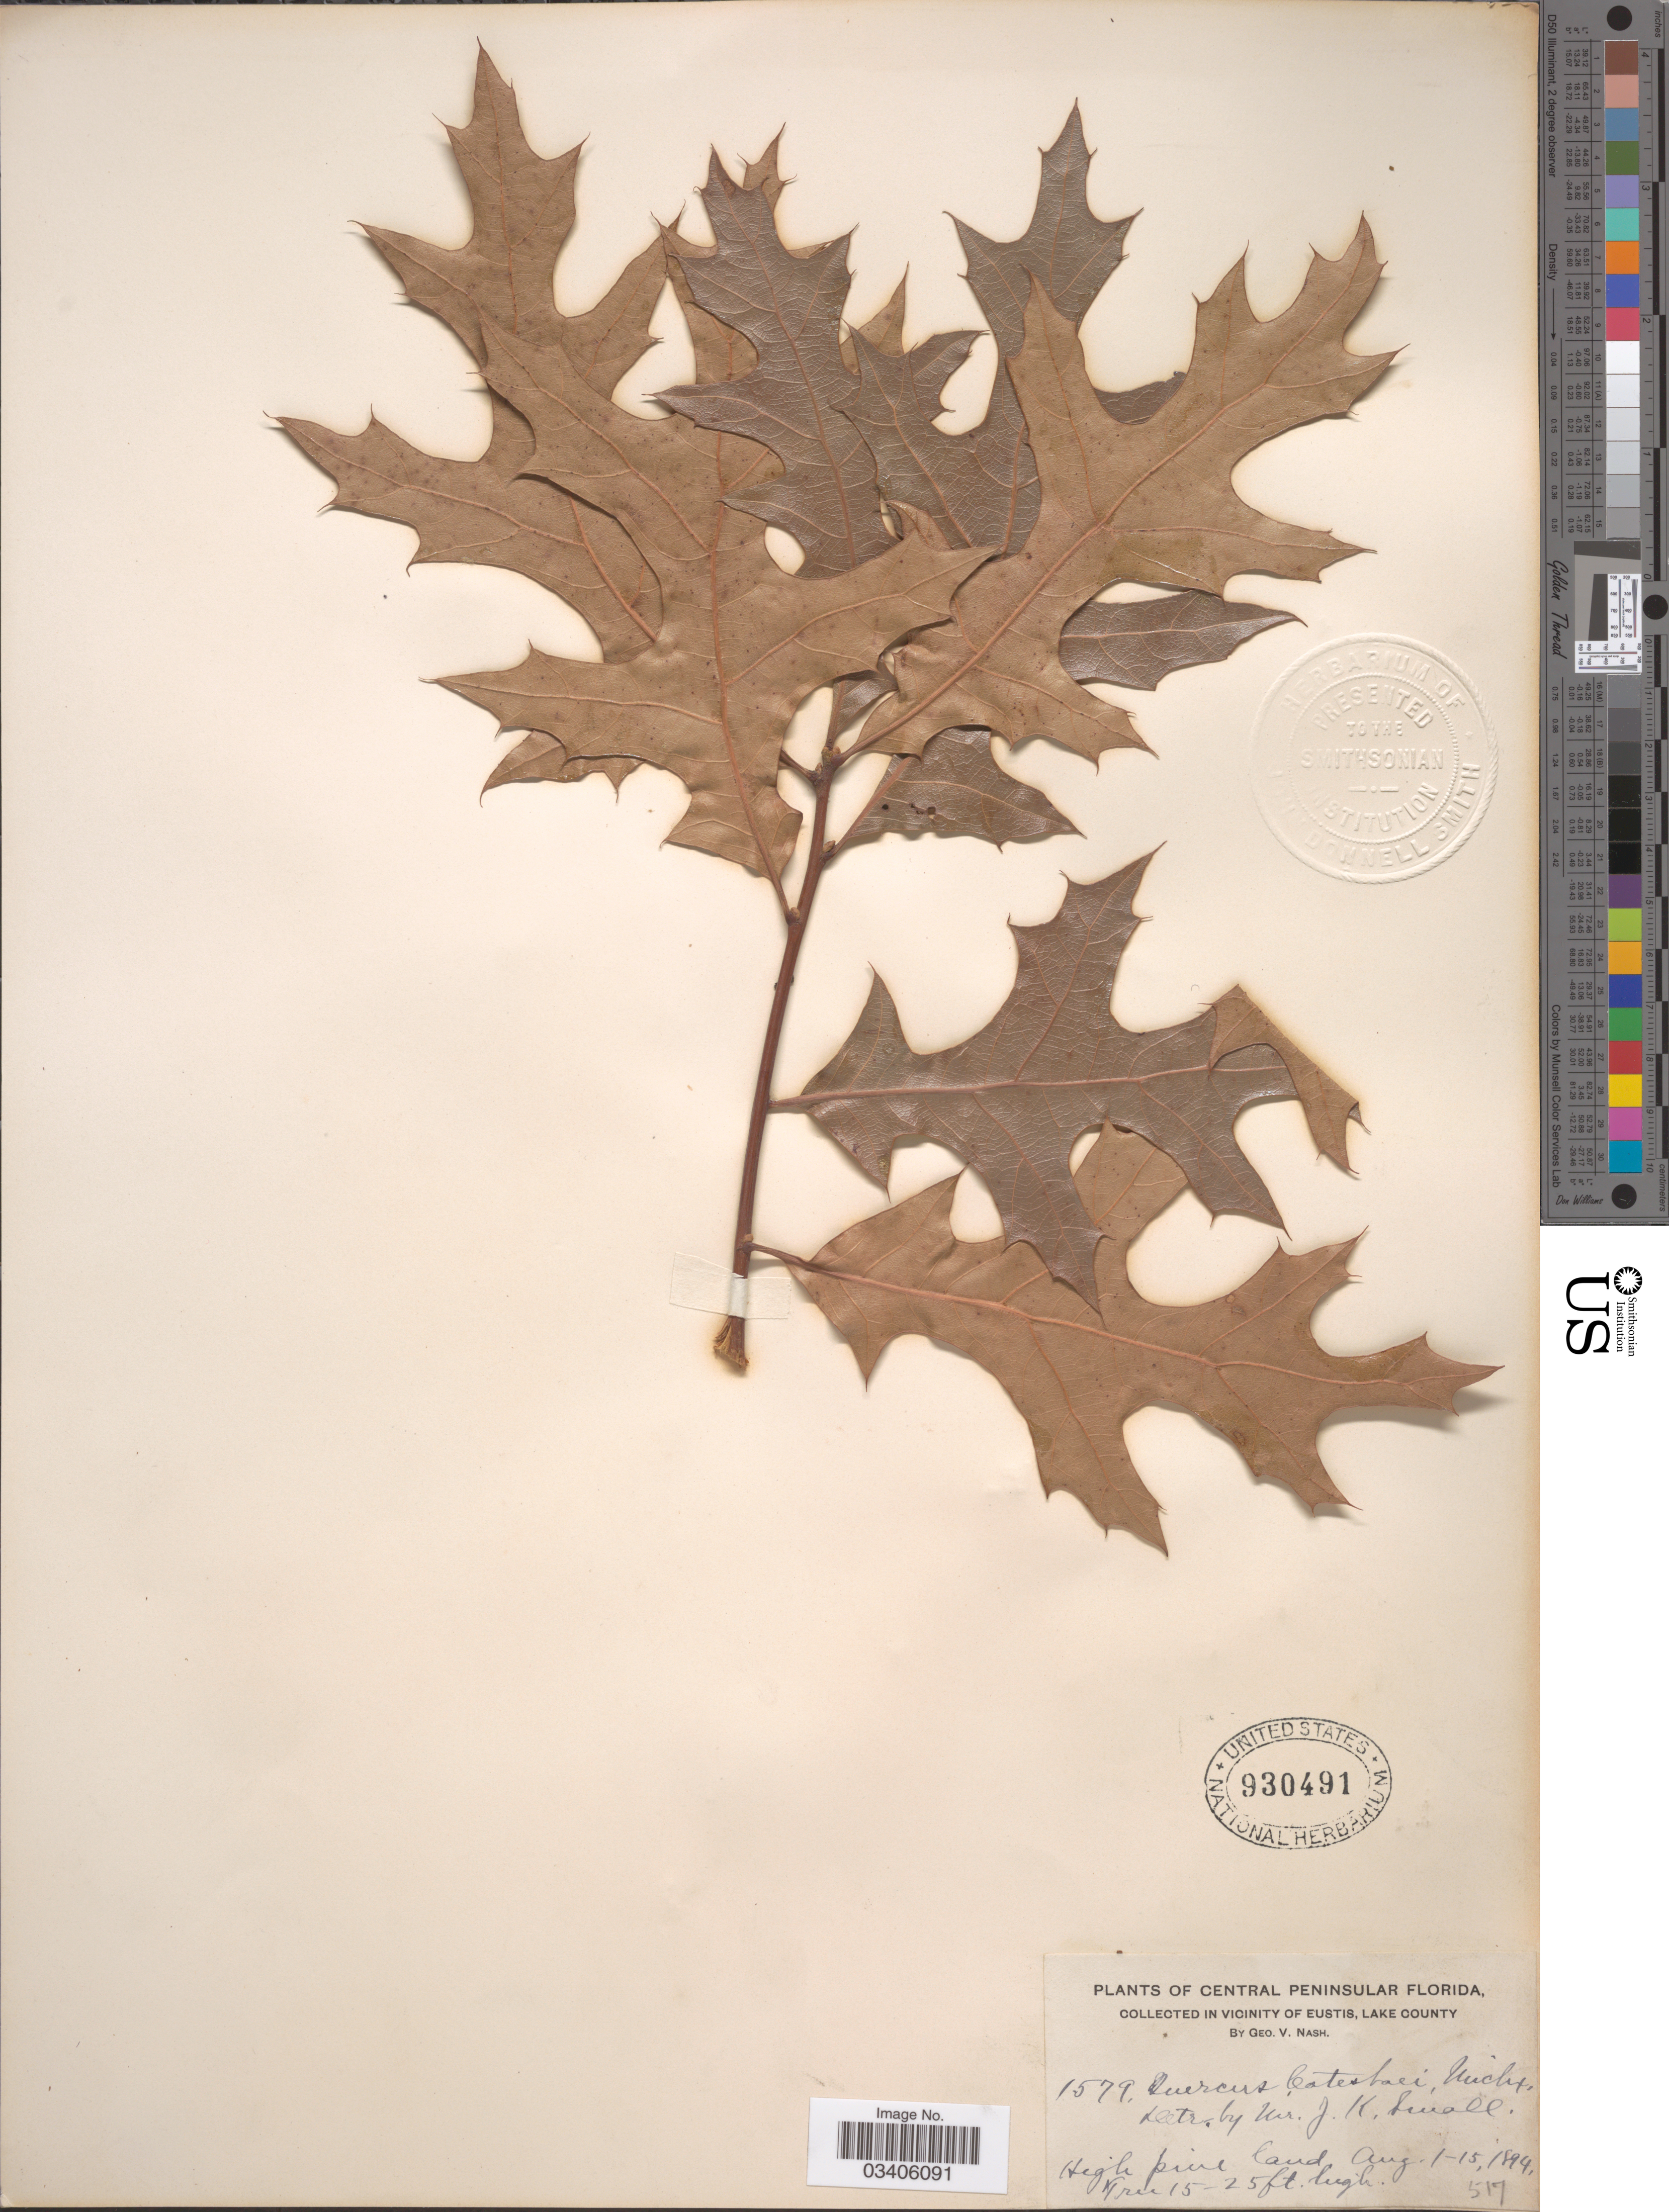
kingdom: Plantae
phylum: Tracheophyta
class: Magnoliopsida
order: Fagales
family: Fagaceae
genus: Quercus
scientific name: Quercus laevis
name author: Walter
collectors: G. V. Nash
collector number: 1579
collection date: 1894-08-01/1894-08-15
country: United States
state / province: Florida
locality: Central Peninsular Florida. Vicinity of Eustis, Lake County. High pine land.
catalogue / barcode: US 930491